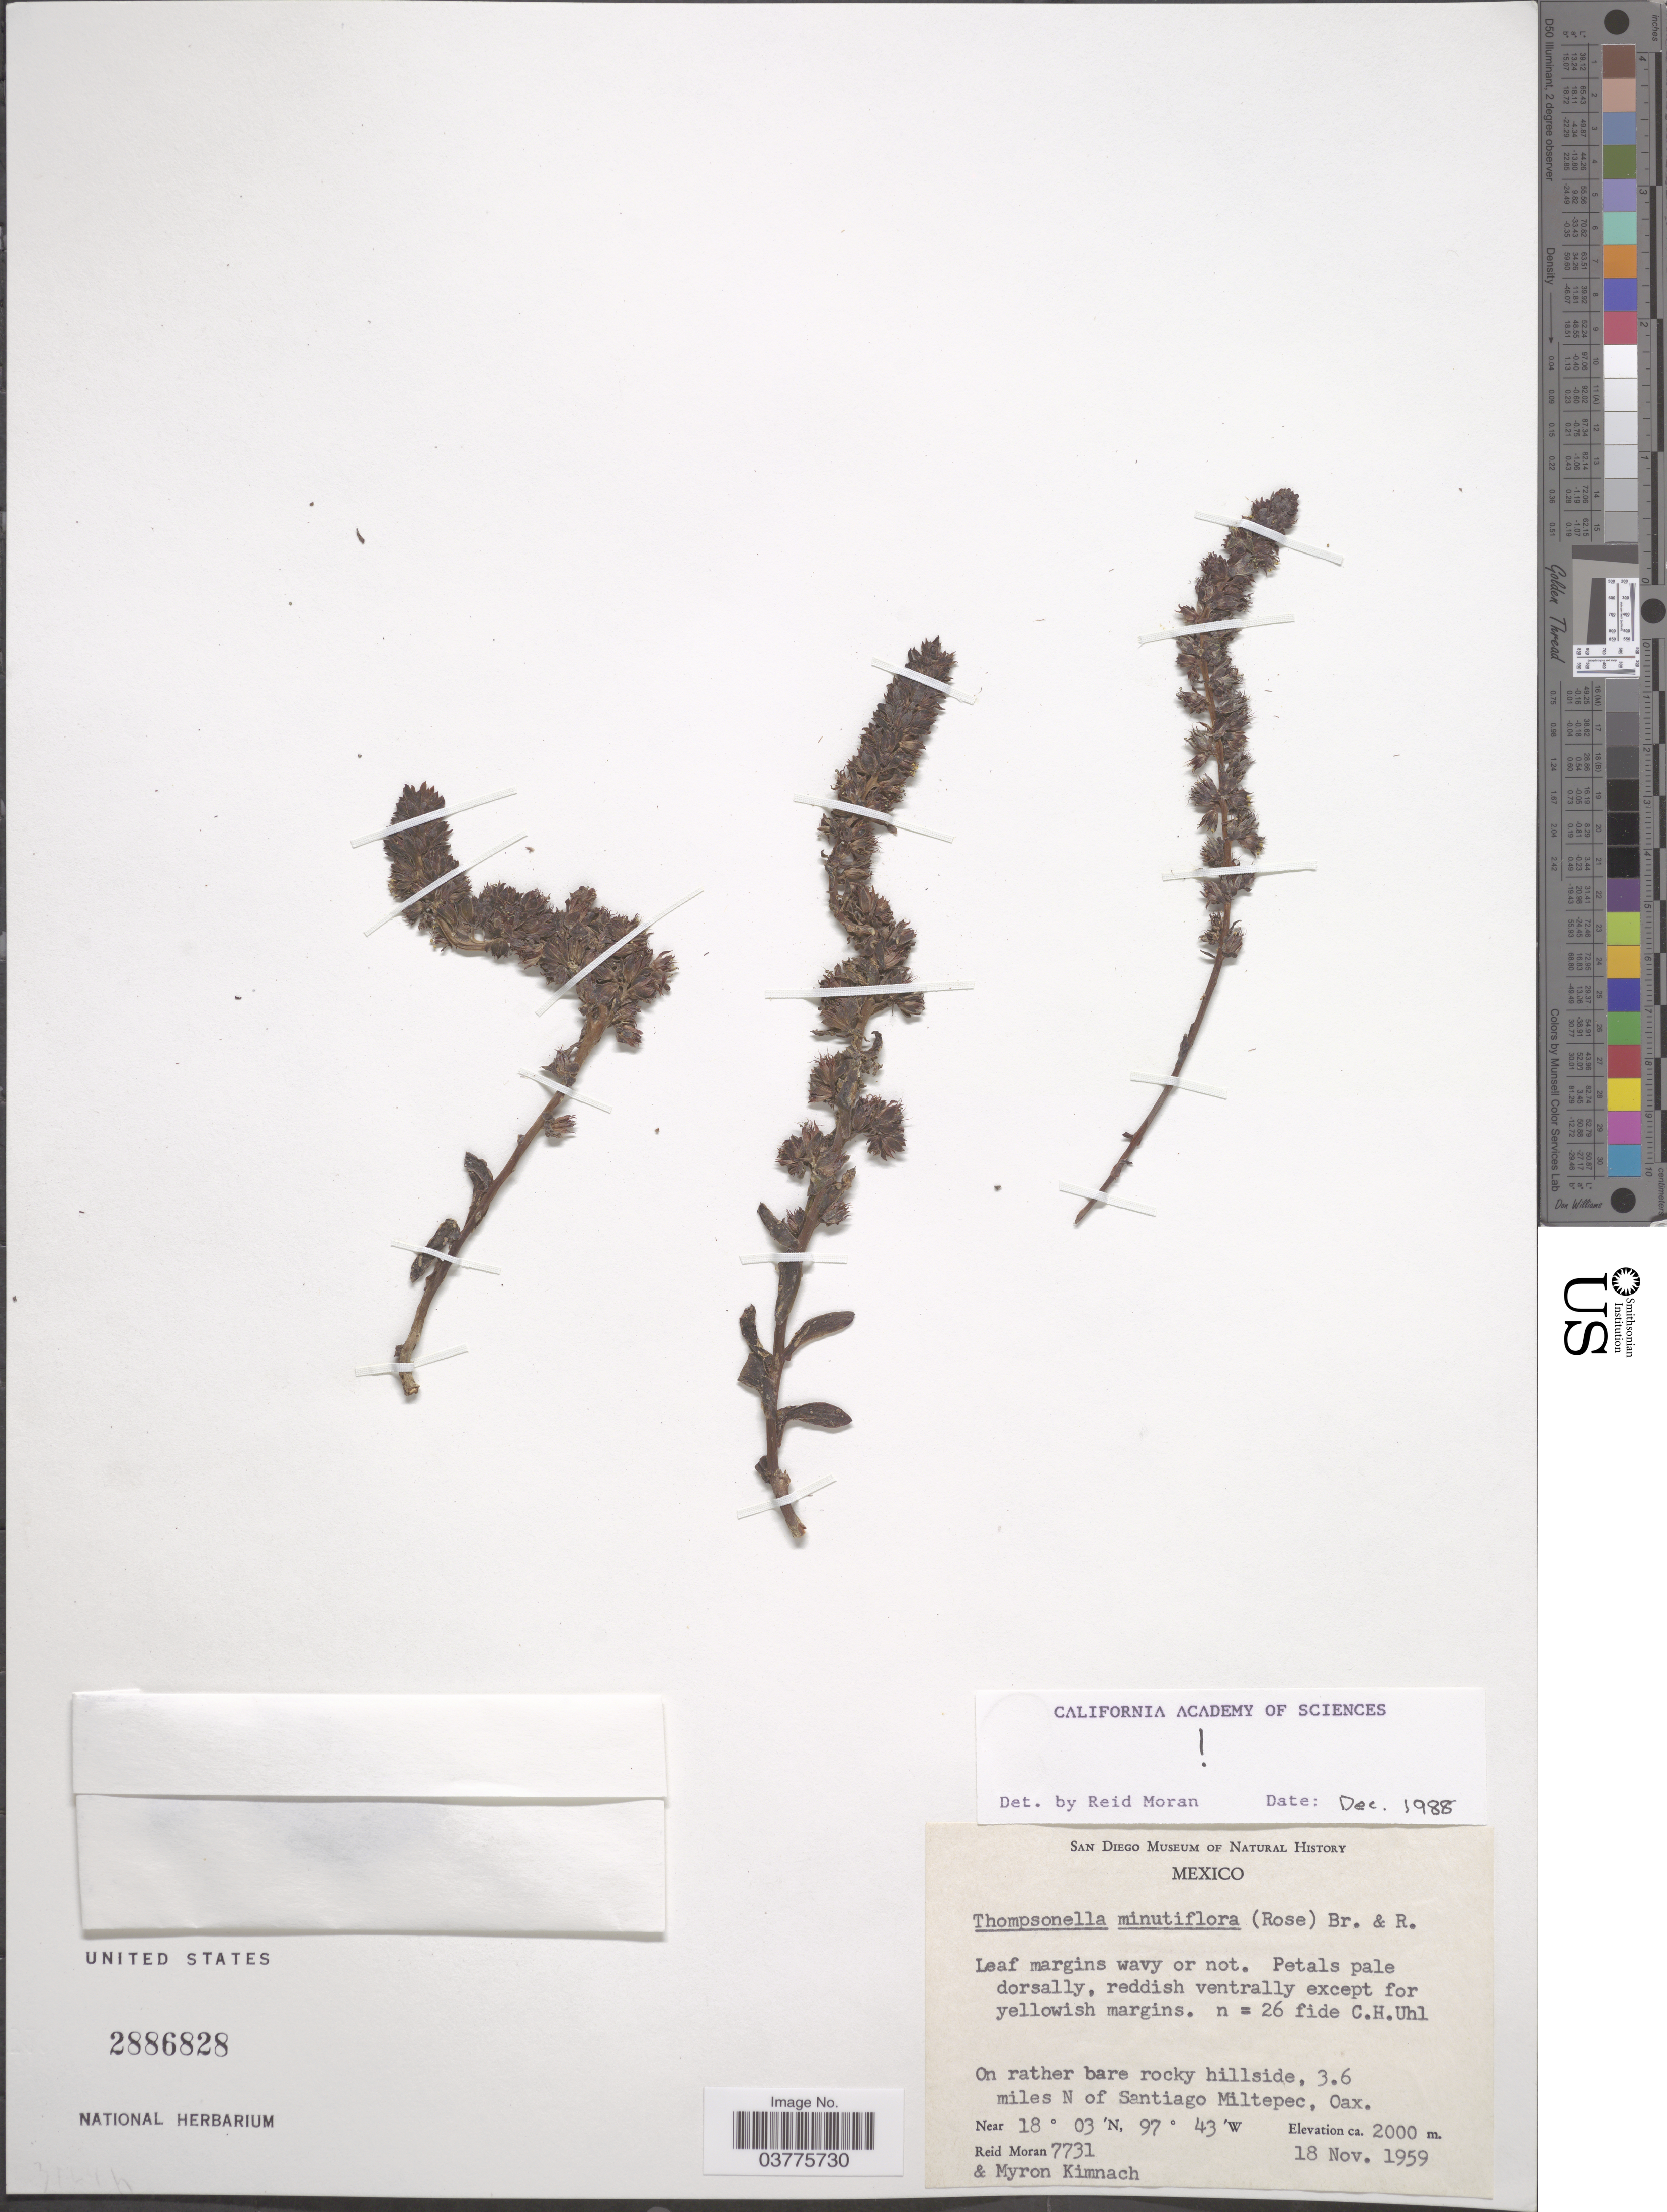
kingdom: Plantae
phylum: Tracheophyta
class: Magnoliopsida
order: Saxifragales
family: Crassulaceae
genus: Thompsonella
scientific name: Thompsonella minutiflora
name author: (Rose) Britton & Rose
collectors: R. Moran & M. W. Kimnach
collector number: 7731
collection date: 1959-11-18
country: Mexico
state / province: Oaxaca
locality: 3.6 miles N of Santiago Miltepec.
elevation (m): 2000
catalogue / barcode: US 2886828